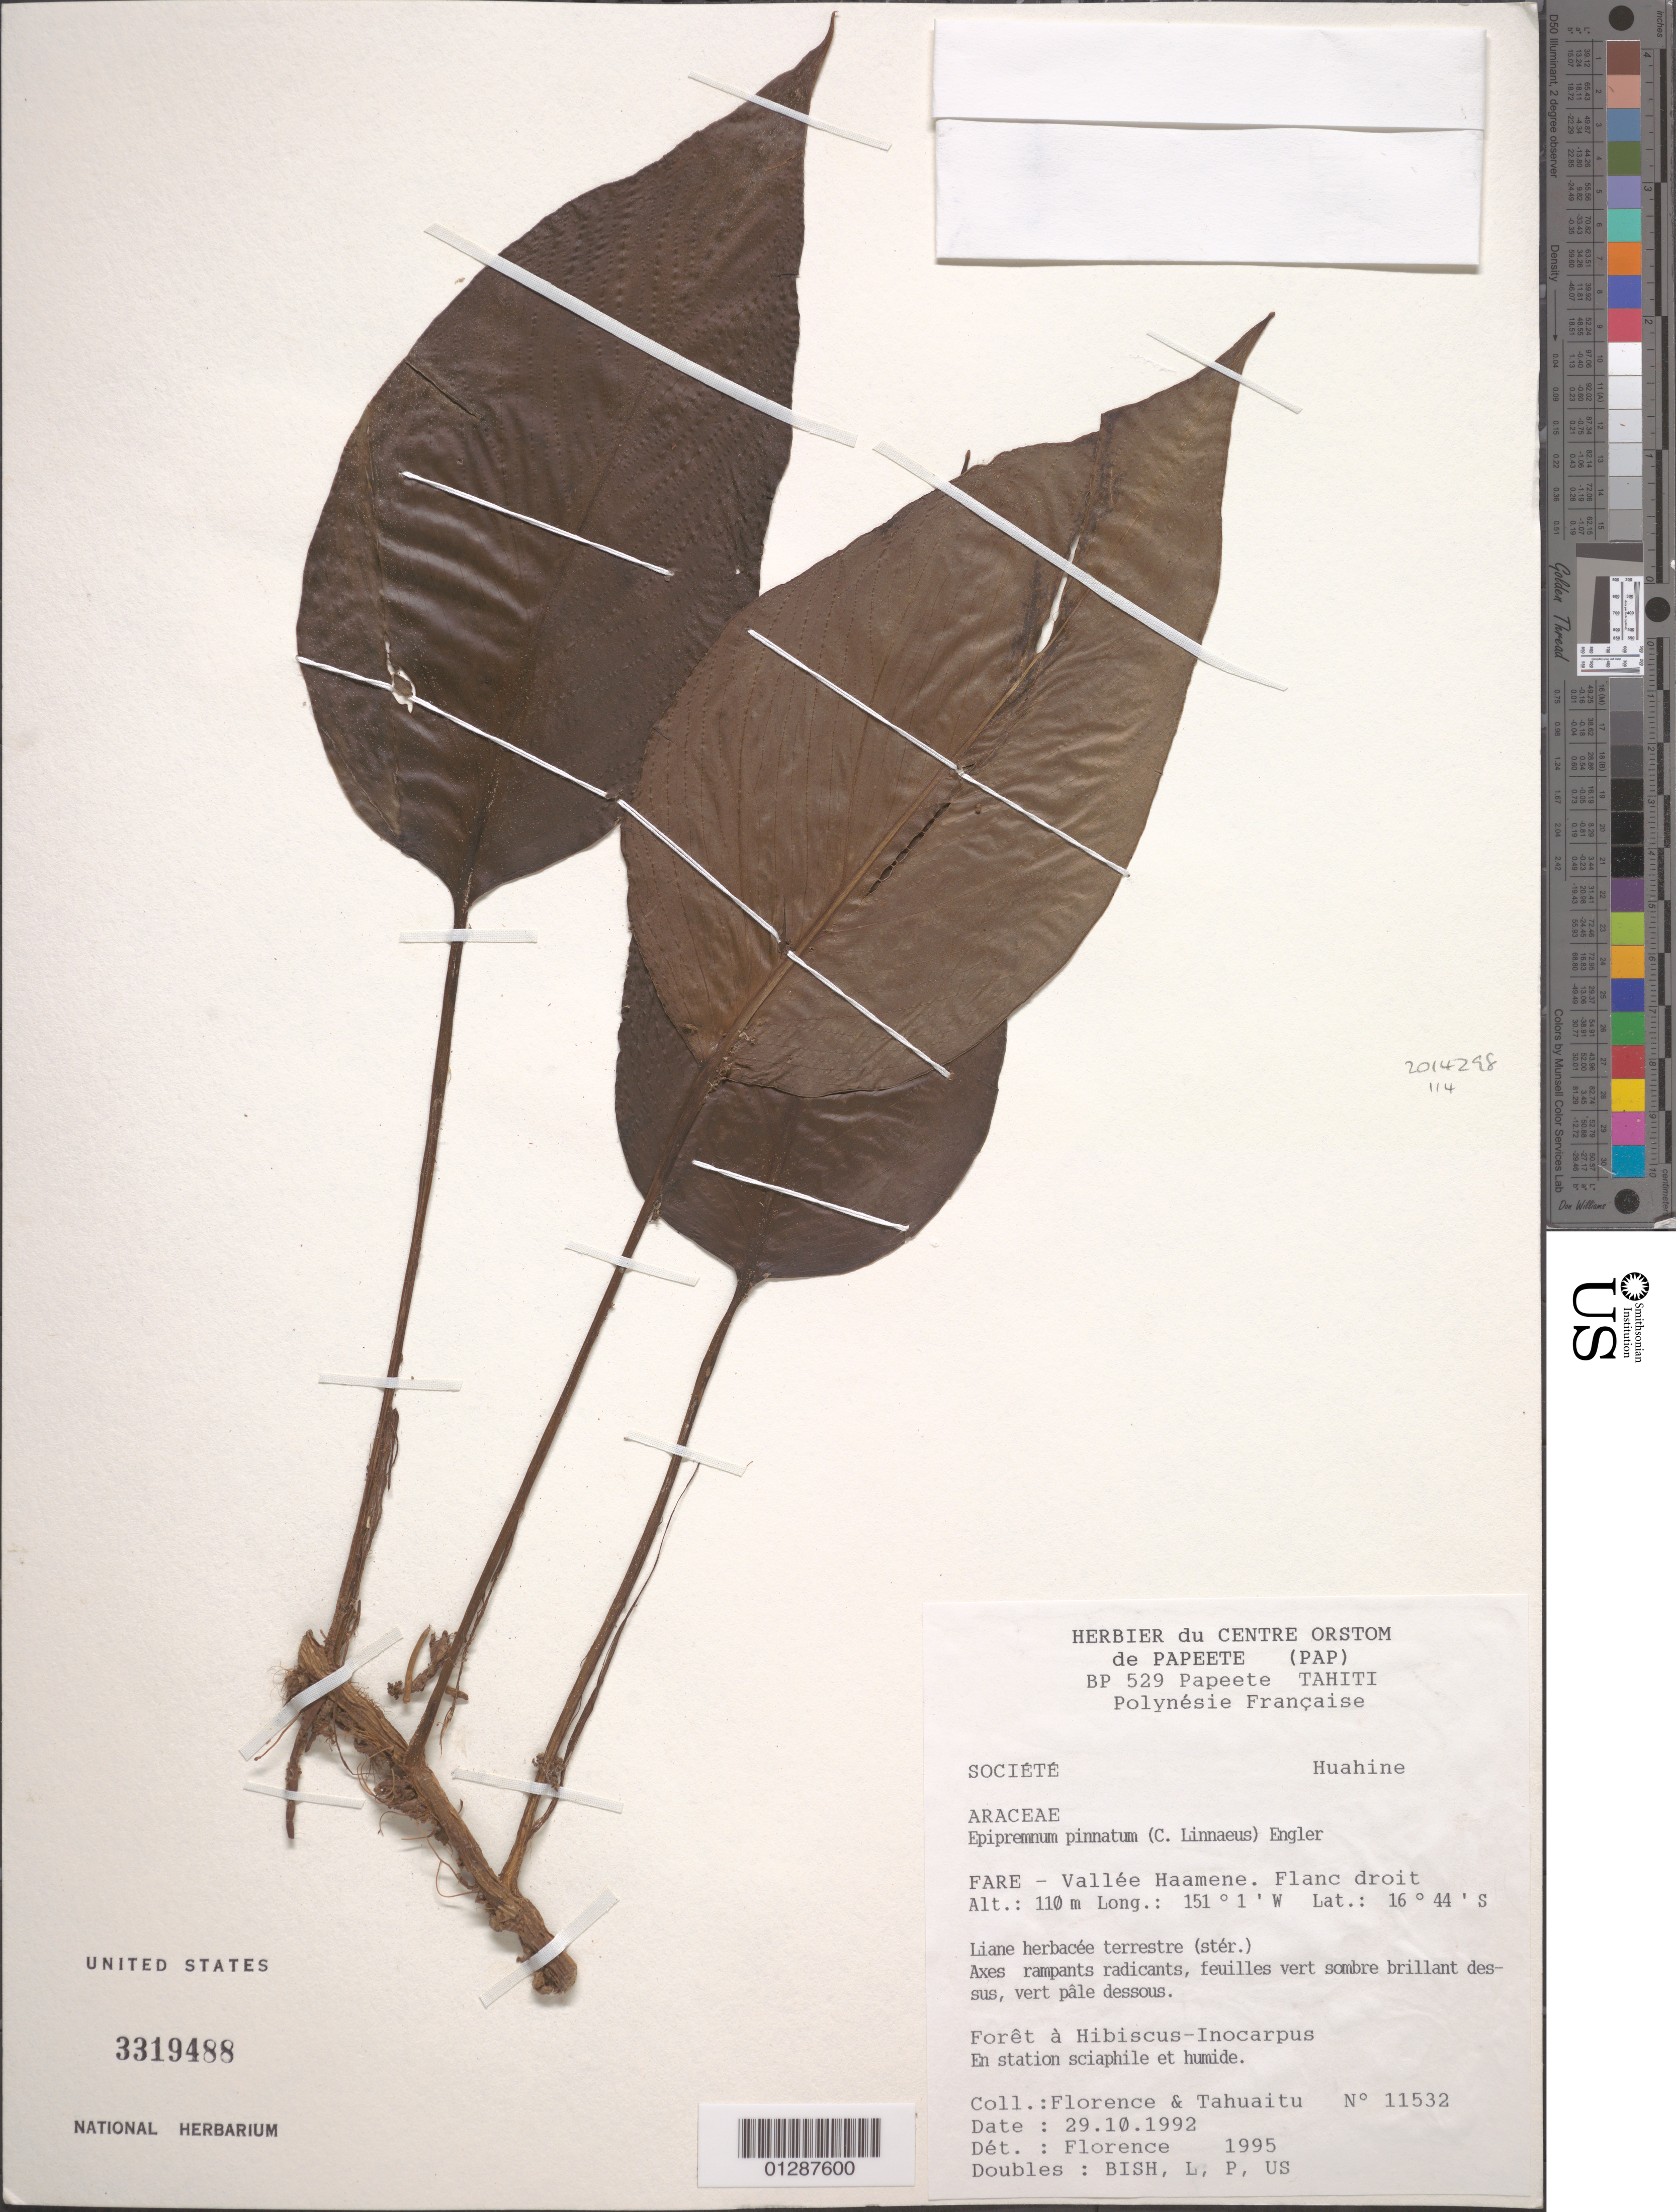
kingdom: Plantae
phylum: Tracheophyta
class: Liliopsida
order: Alismatales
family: Araceae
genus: Epipremnum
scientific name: Epipremnum pinnatum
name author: (L.) Engl.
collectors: -. Florence & -. Tahuaitu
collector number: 11532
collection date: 1992-10-29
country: French Polynesia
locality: Société Huahine. Fare - Vallée Haamene. Flanc droit.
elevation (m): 110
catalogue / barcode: US 3319488